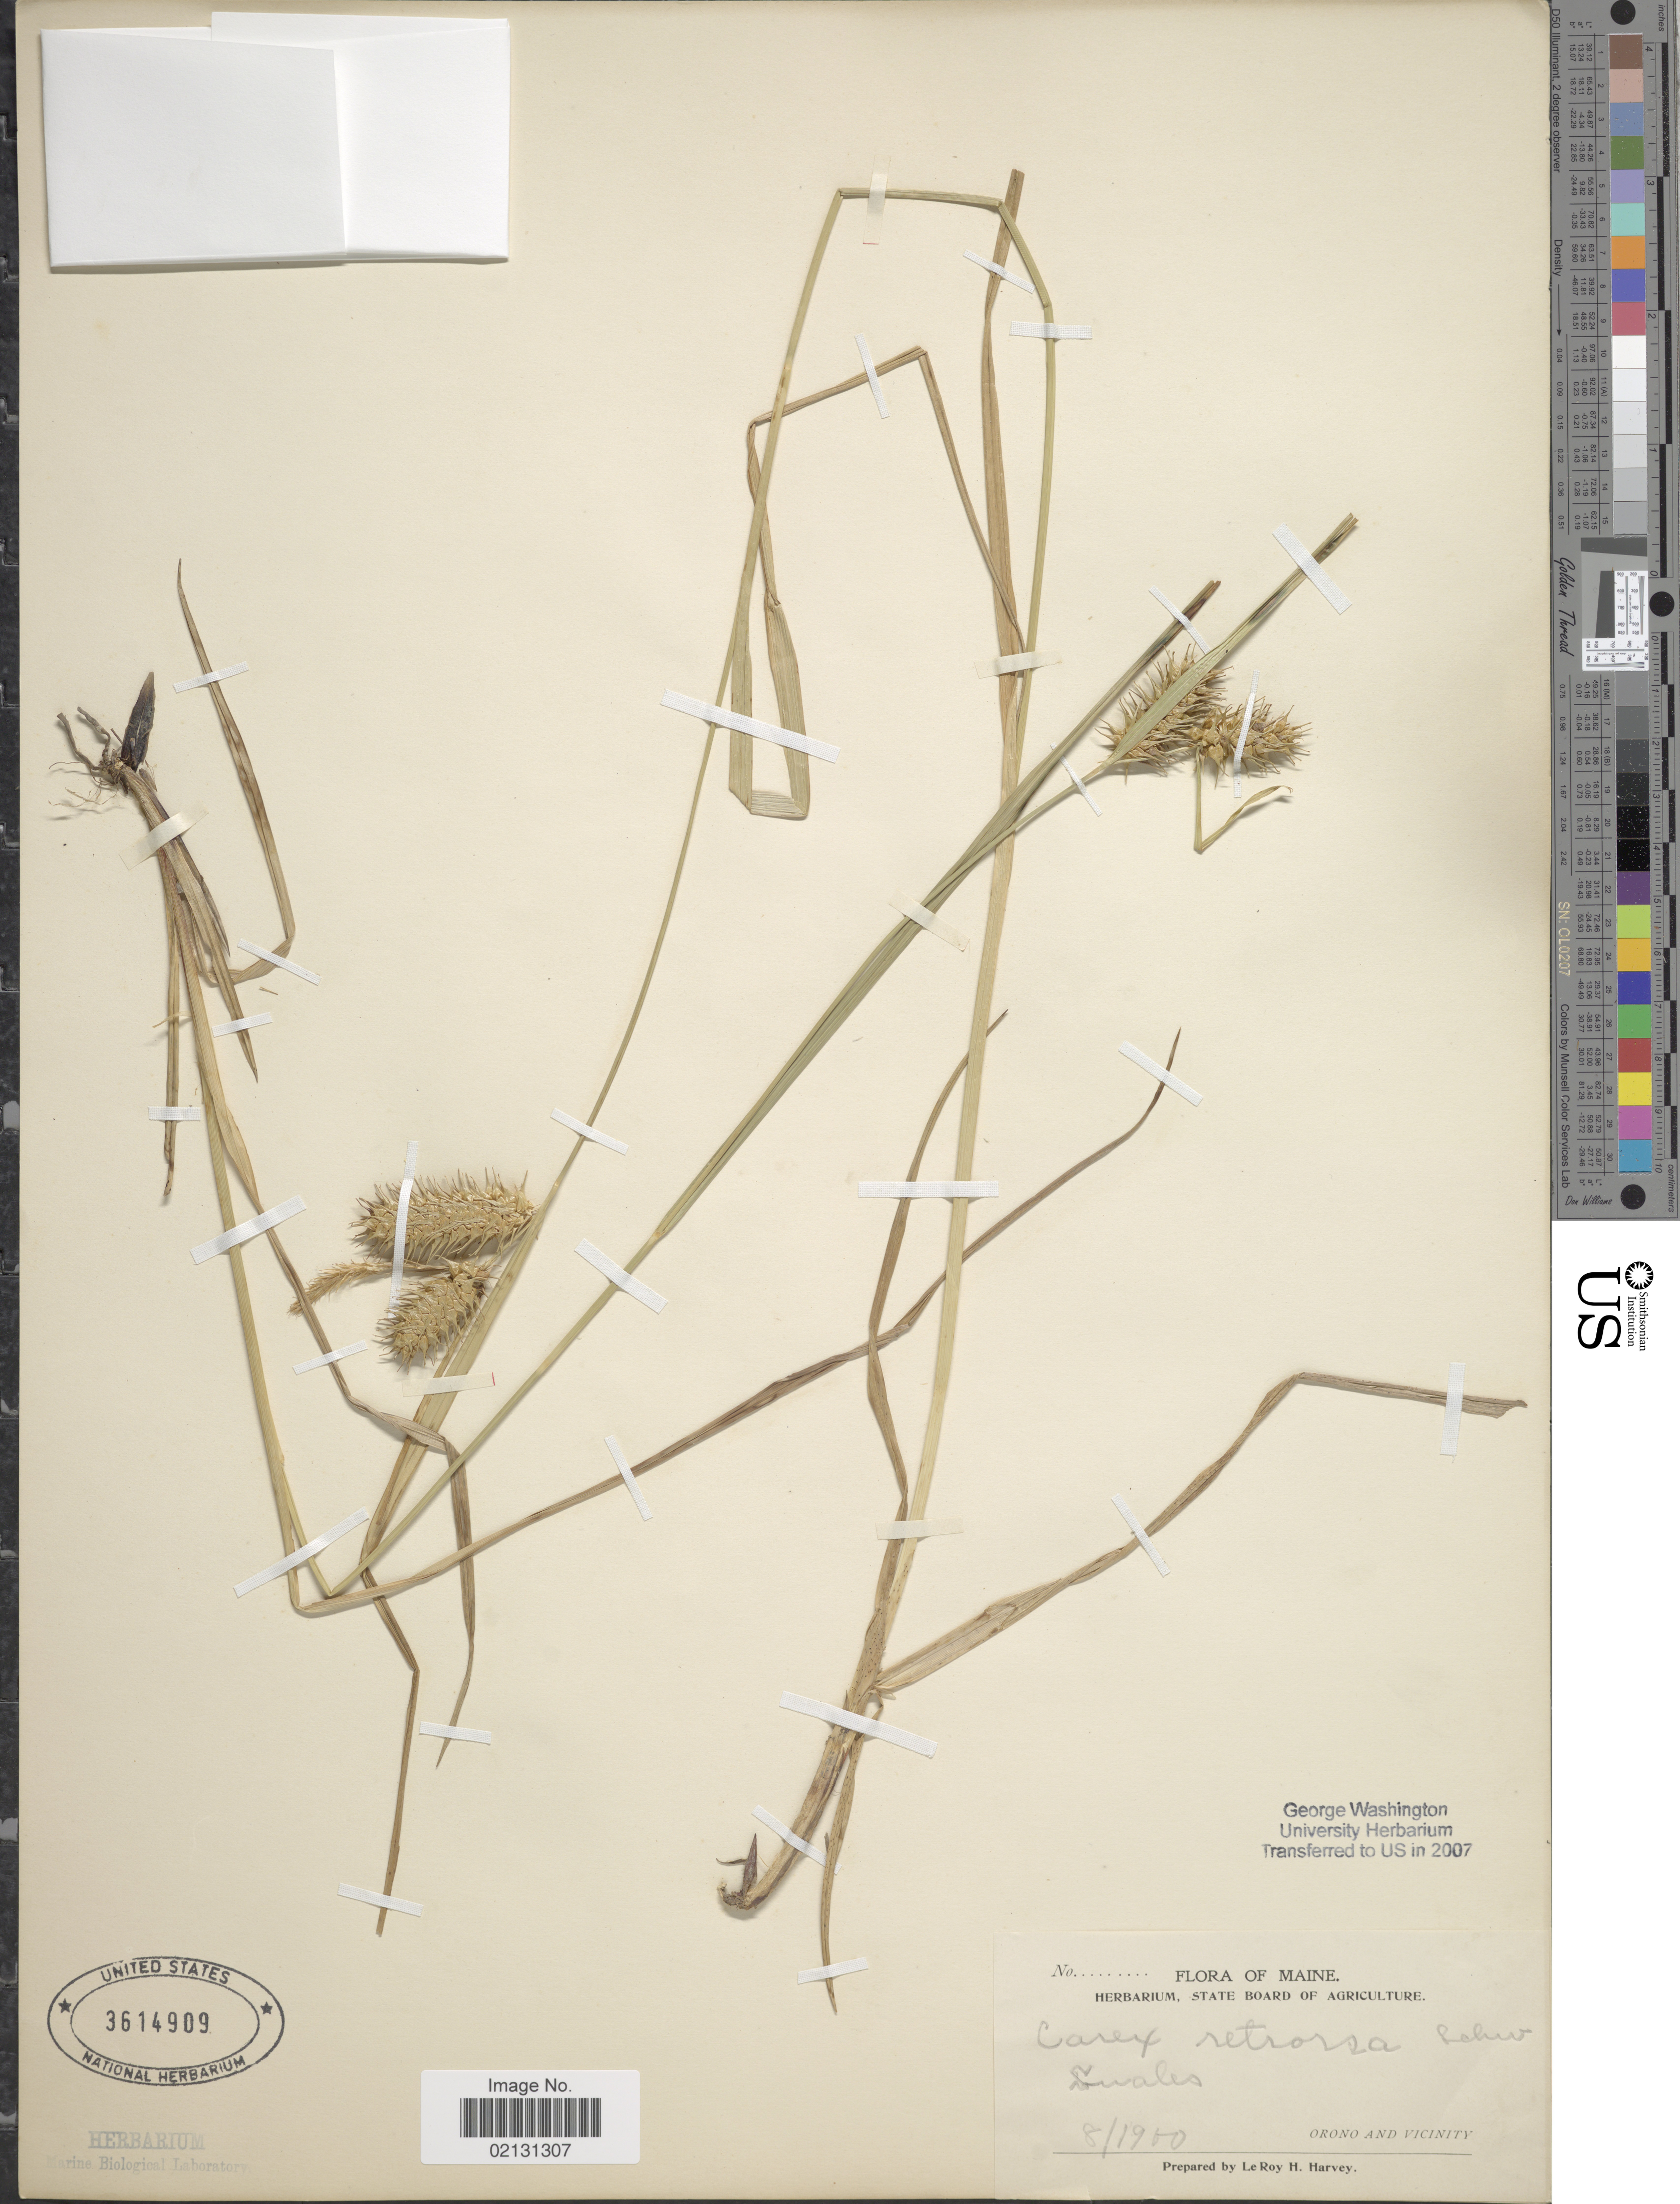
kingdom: Plantae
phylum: Tracheophyta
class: Liliopsida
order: Poales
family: Cyperaceae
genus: Carex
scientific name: Carex retrorsa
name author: Schwein.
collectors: L. H. Harvey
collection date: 1900-08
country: United States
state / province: Maine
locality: Swales, Orono and Vicinity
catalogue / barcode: US 3614909